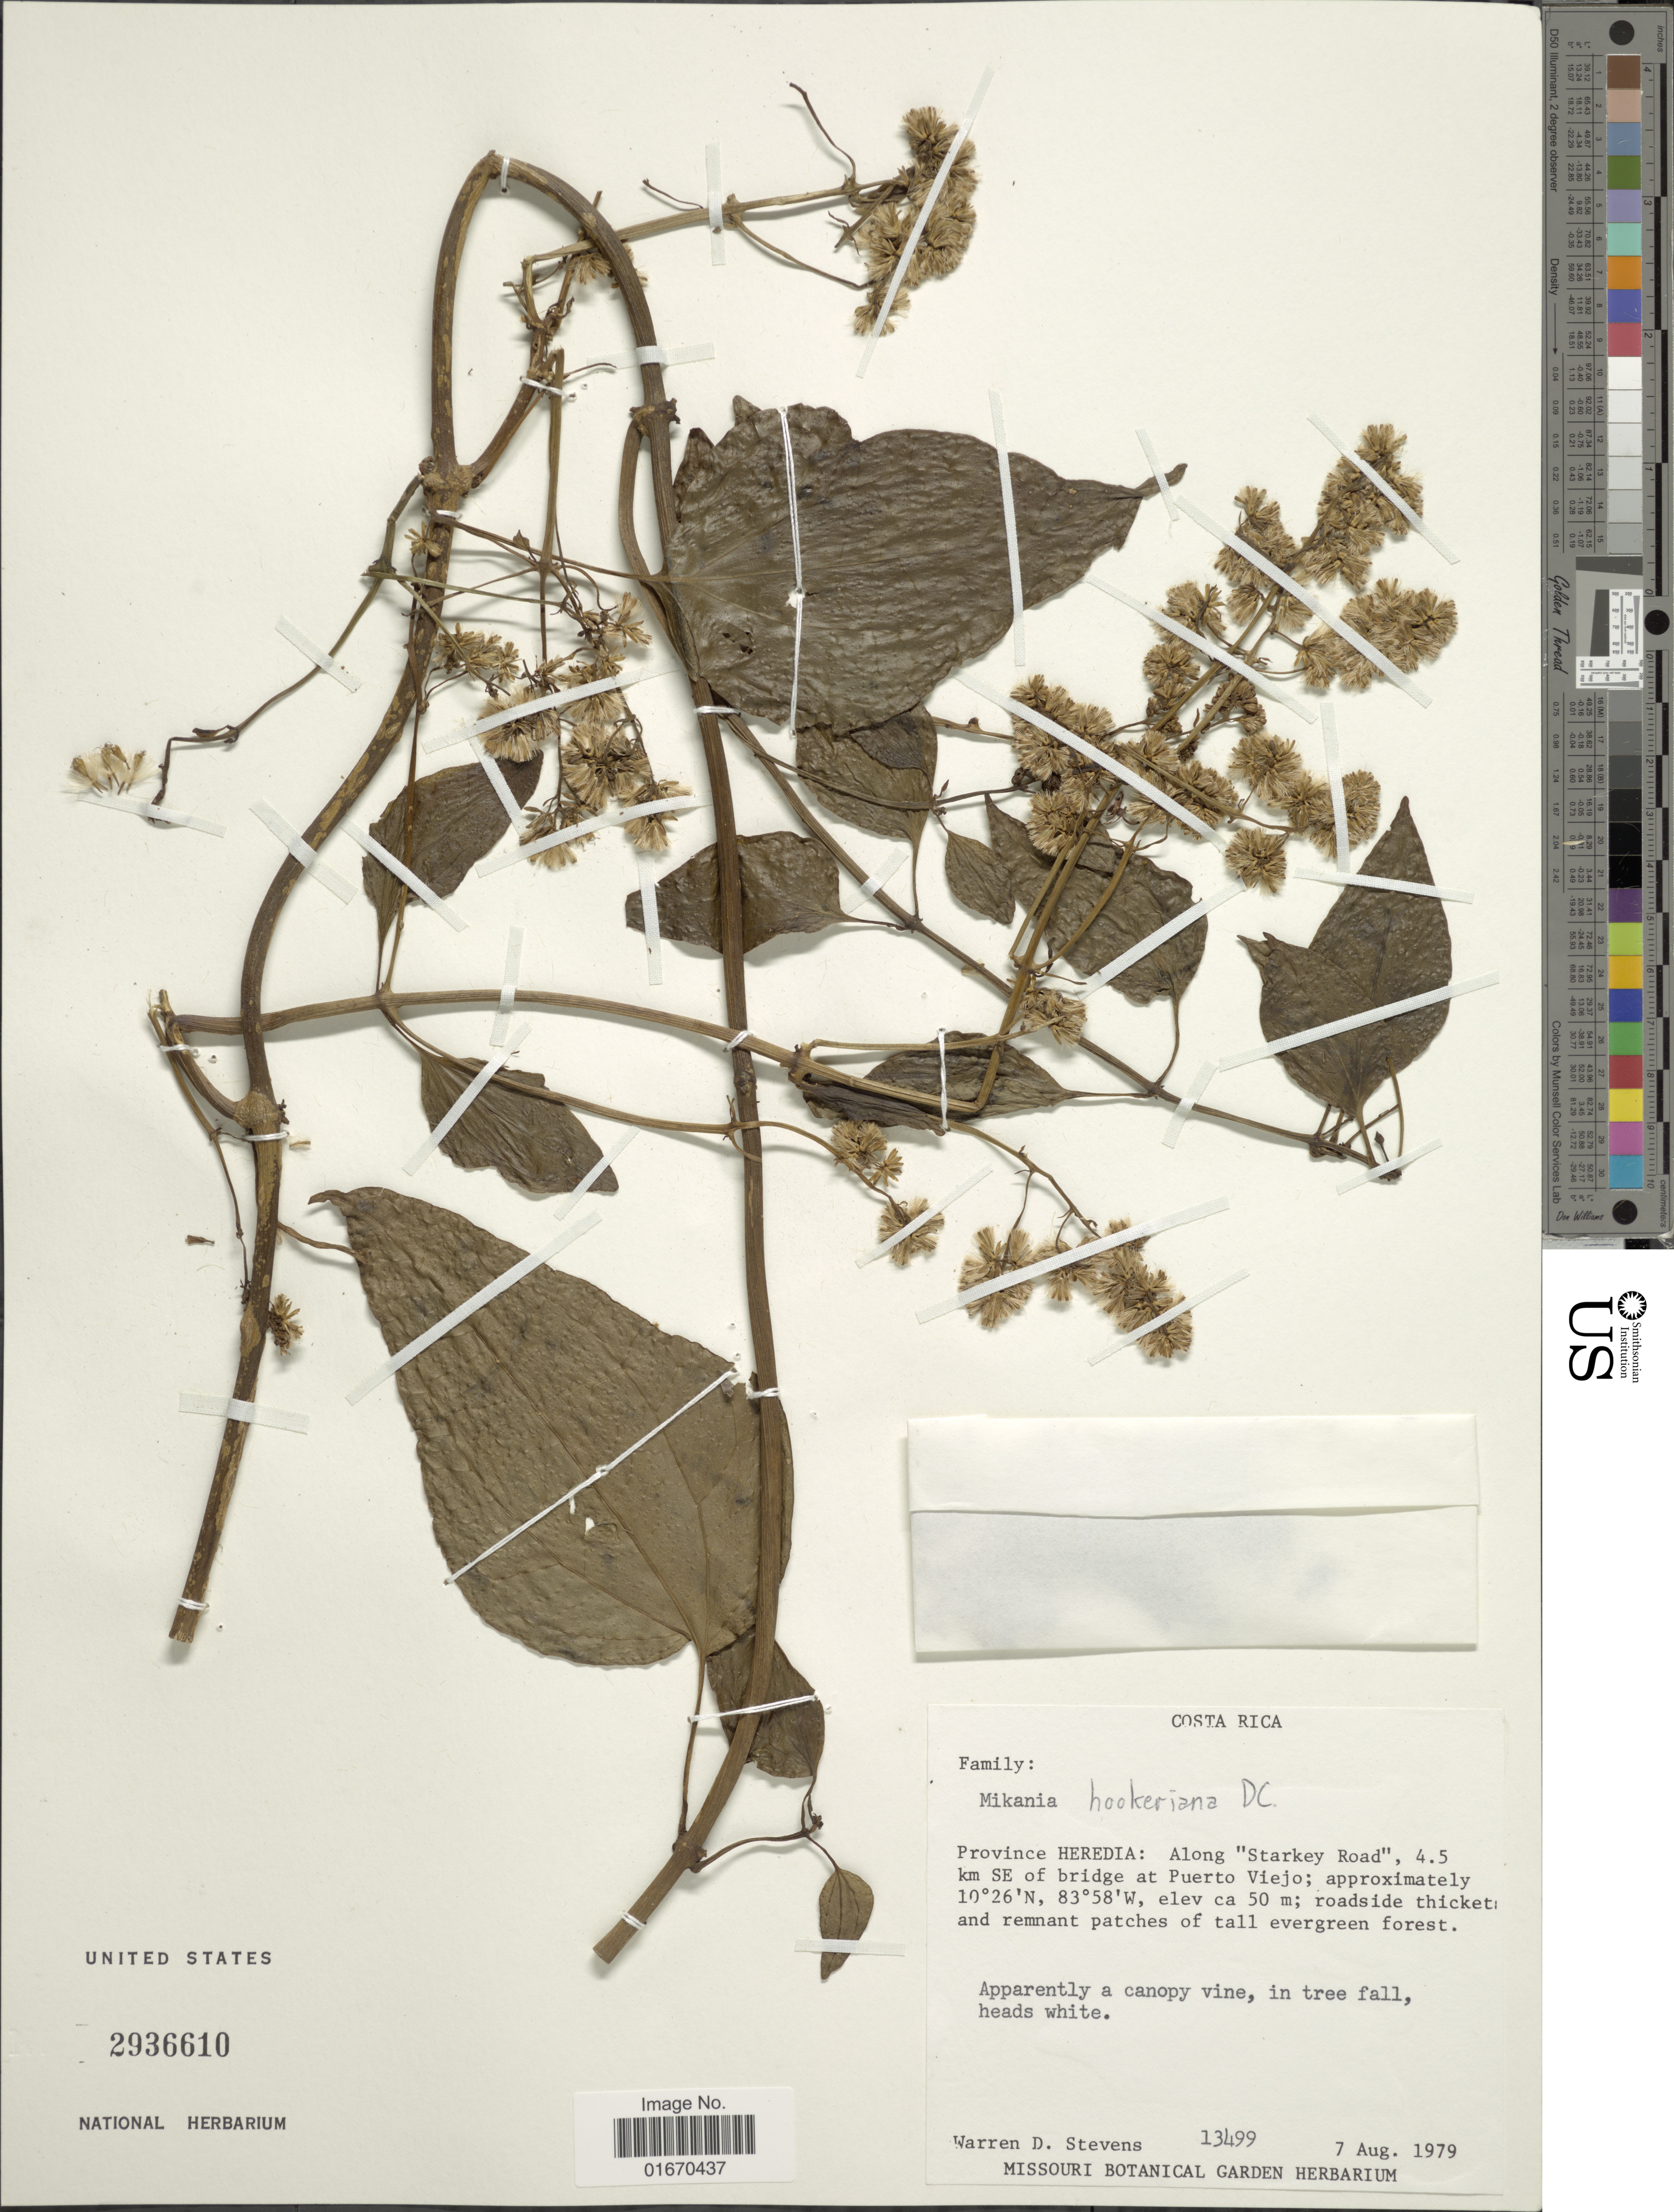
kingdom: Plantae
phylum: Tracheophyta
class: Magnoliopsida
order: Asterales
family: Asteraceae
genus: Mikania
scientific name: Mikania hookeriana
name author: DC.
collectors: W. D. Stevens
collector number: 13499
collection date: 1979-08-07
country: Costa Rica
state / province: Heredia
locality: Along Starkey Road, 4.5 km SE of bridge at Puerto Viejo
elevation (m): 20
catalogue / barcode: US 2936610